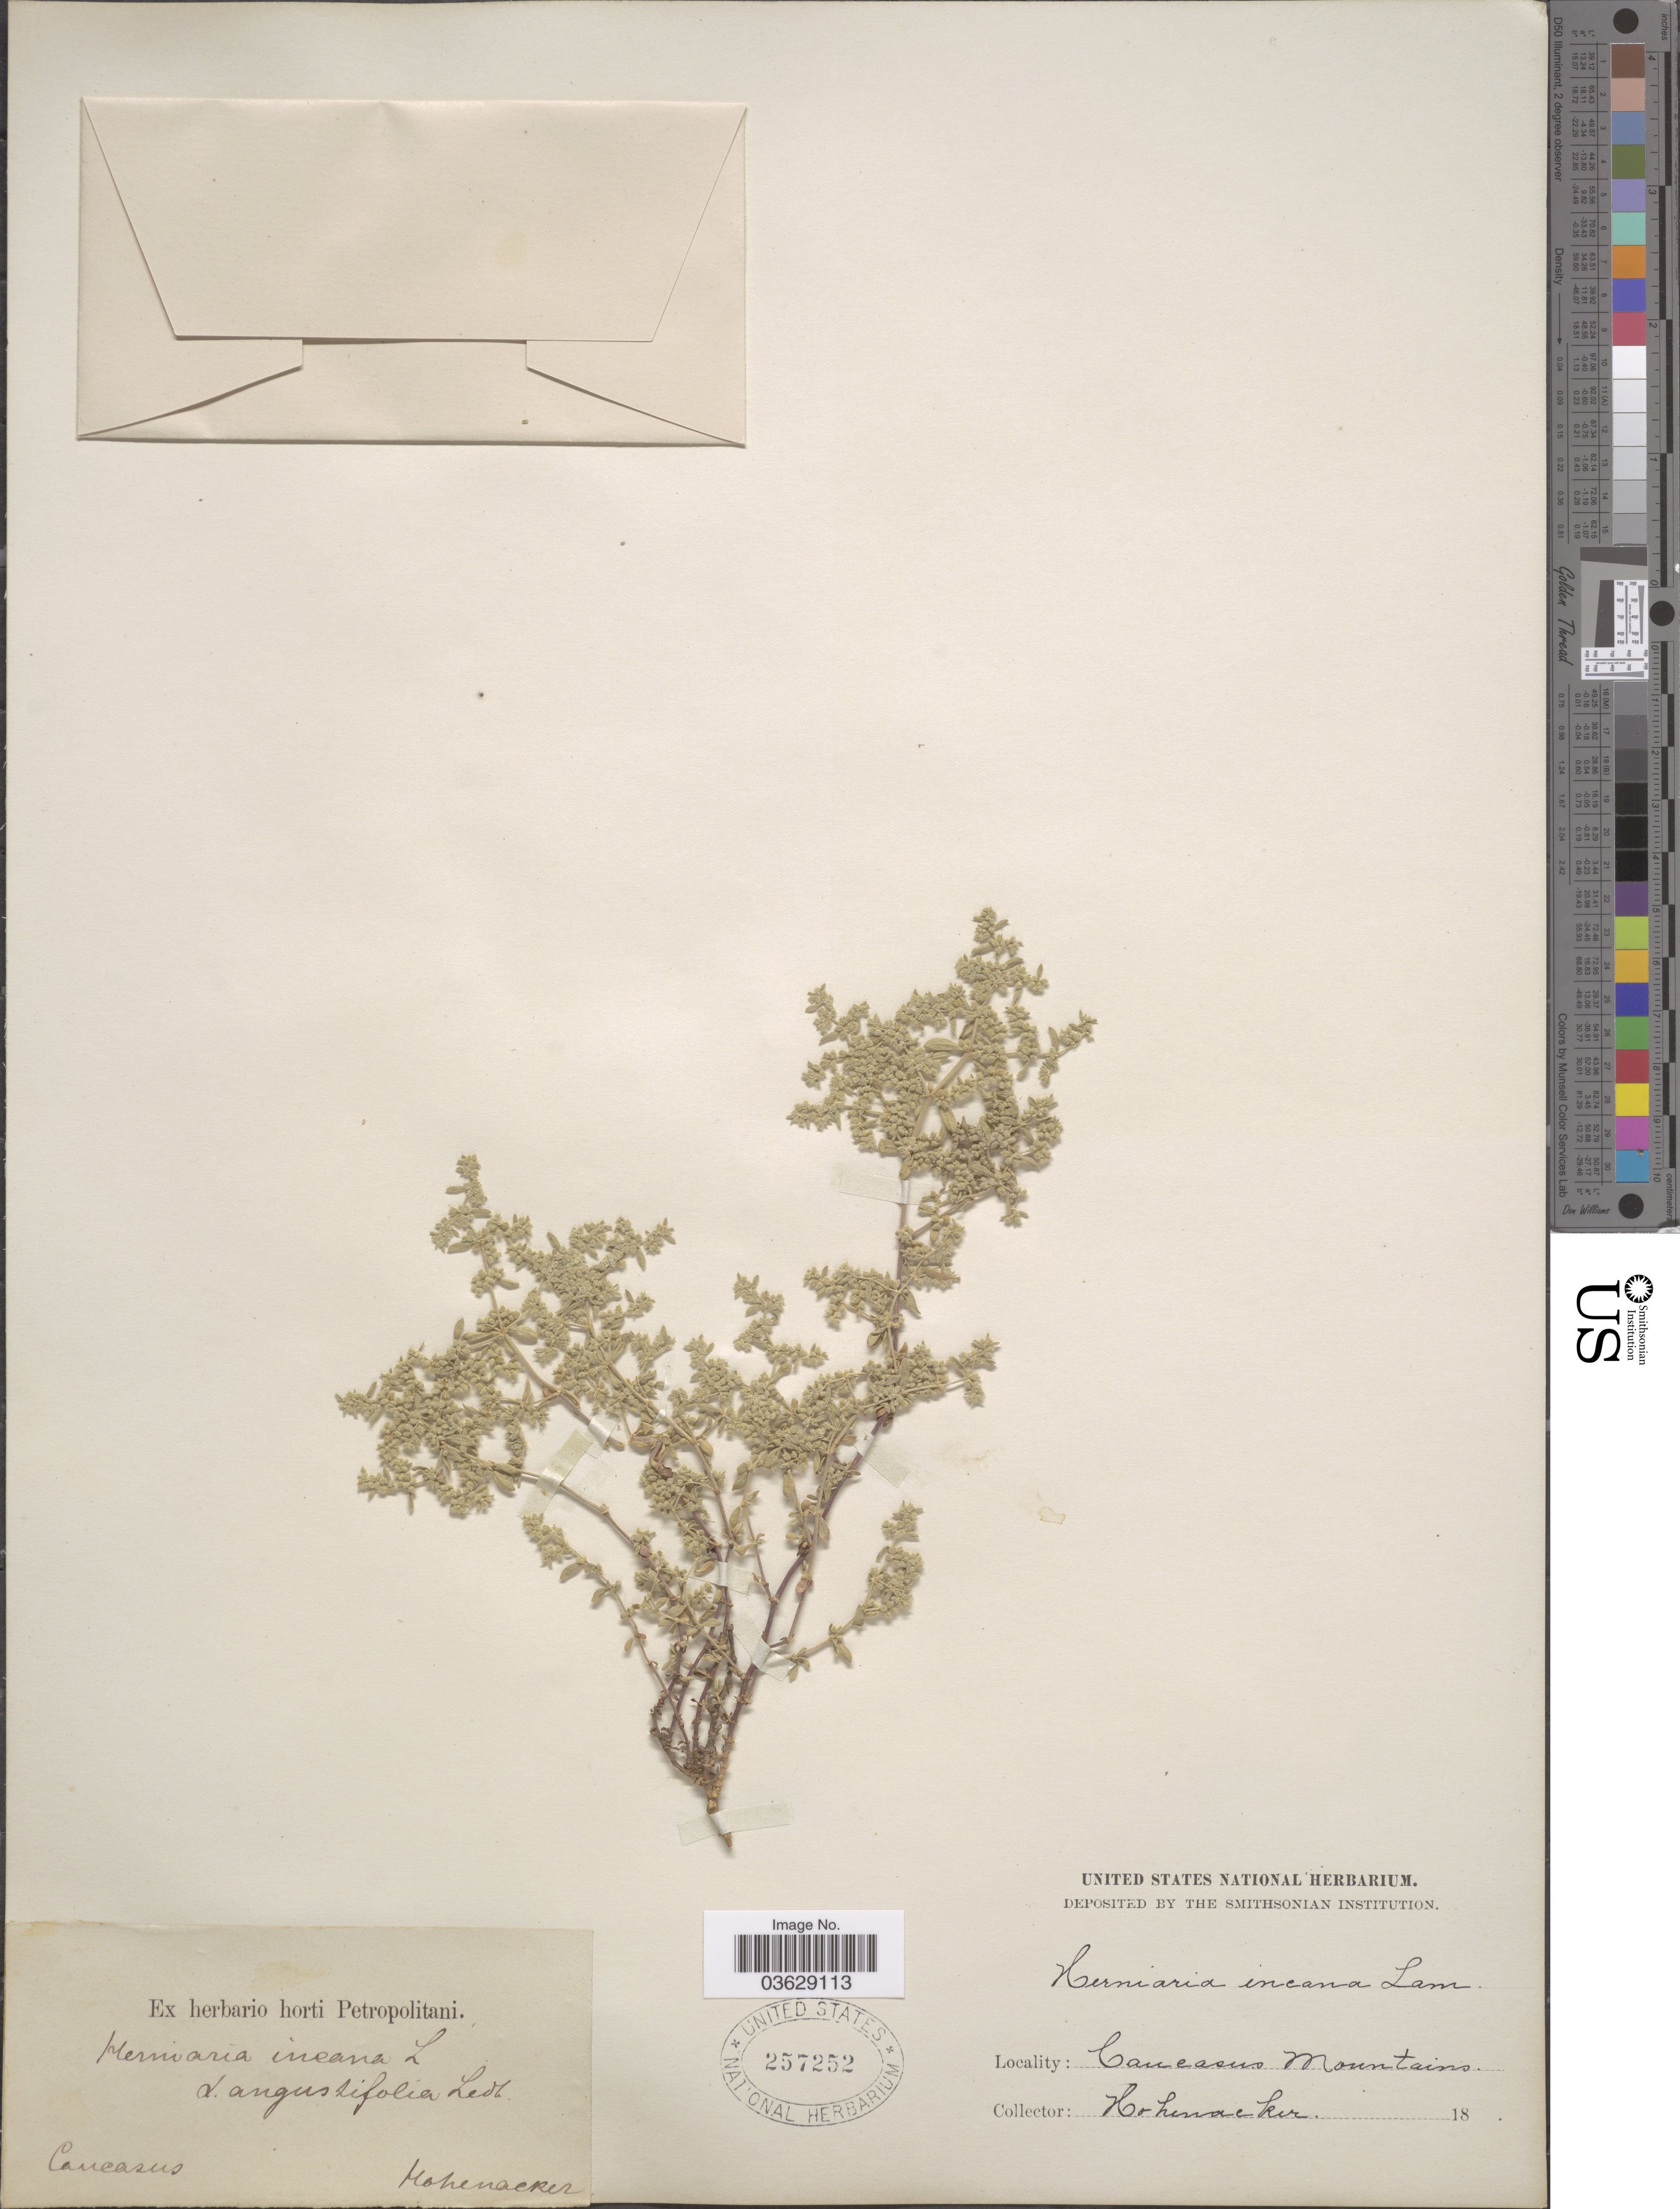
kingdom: Plantae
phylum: Tracheophyta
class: Magnoliopsida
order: Caryophyllales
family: Caryophyllaceae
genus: Herniaria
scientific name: Herniaria incana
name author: Lam.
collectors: Hohenacker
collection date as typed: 18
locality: Caucasus. Caucasus Mountains.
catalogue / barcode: US 257252